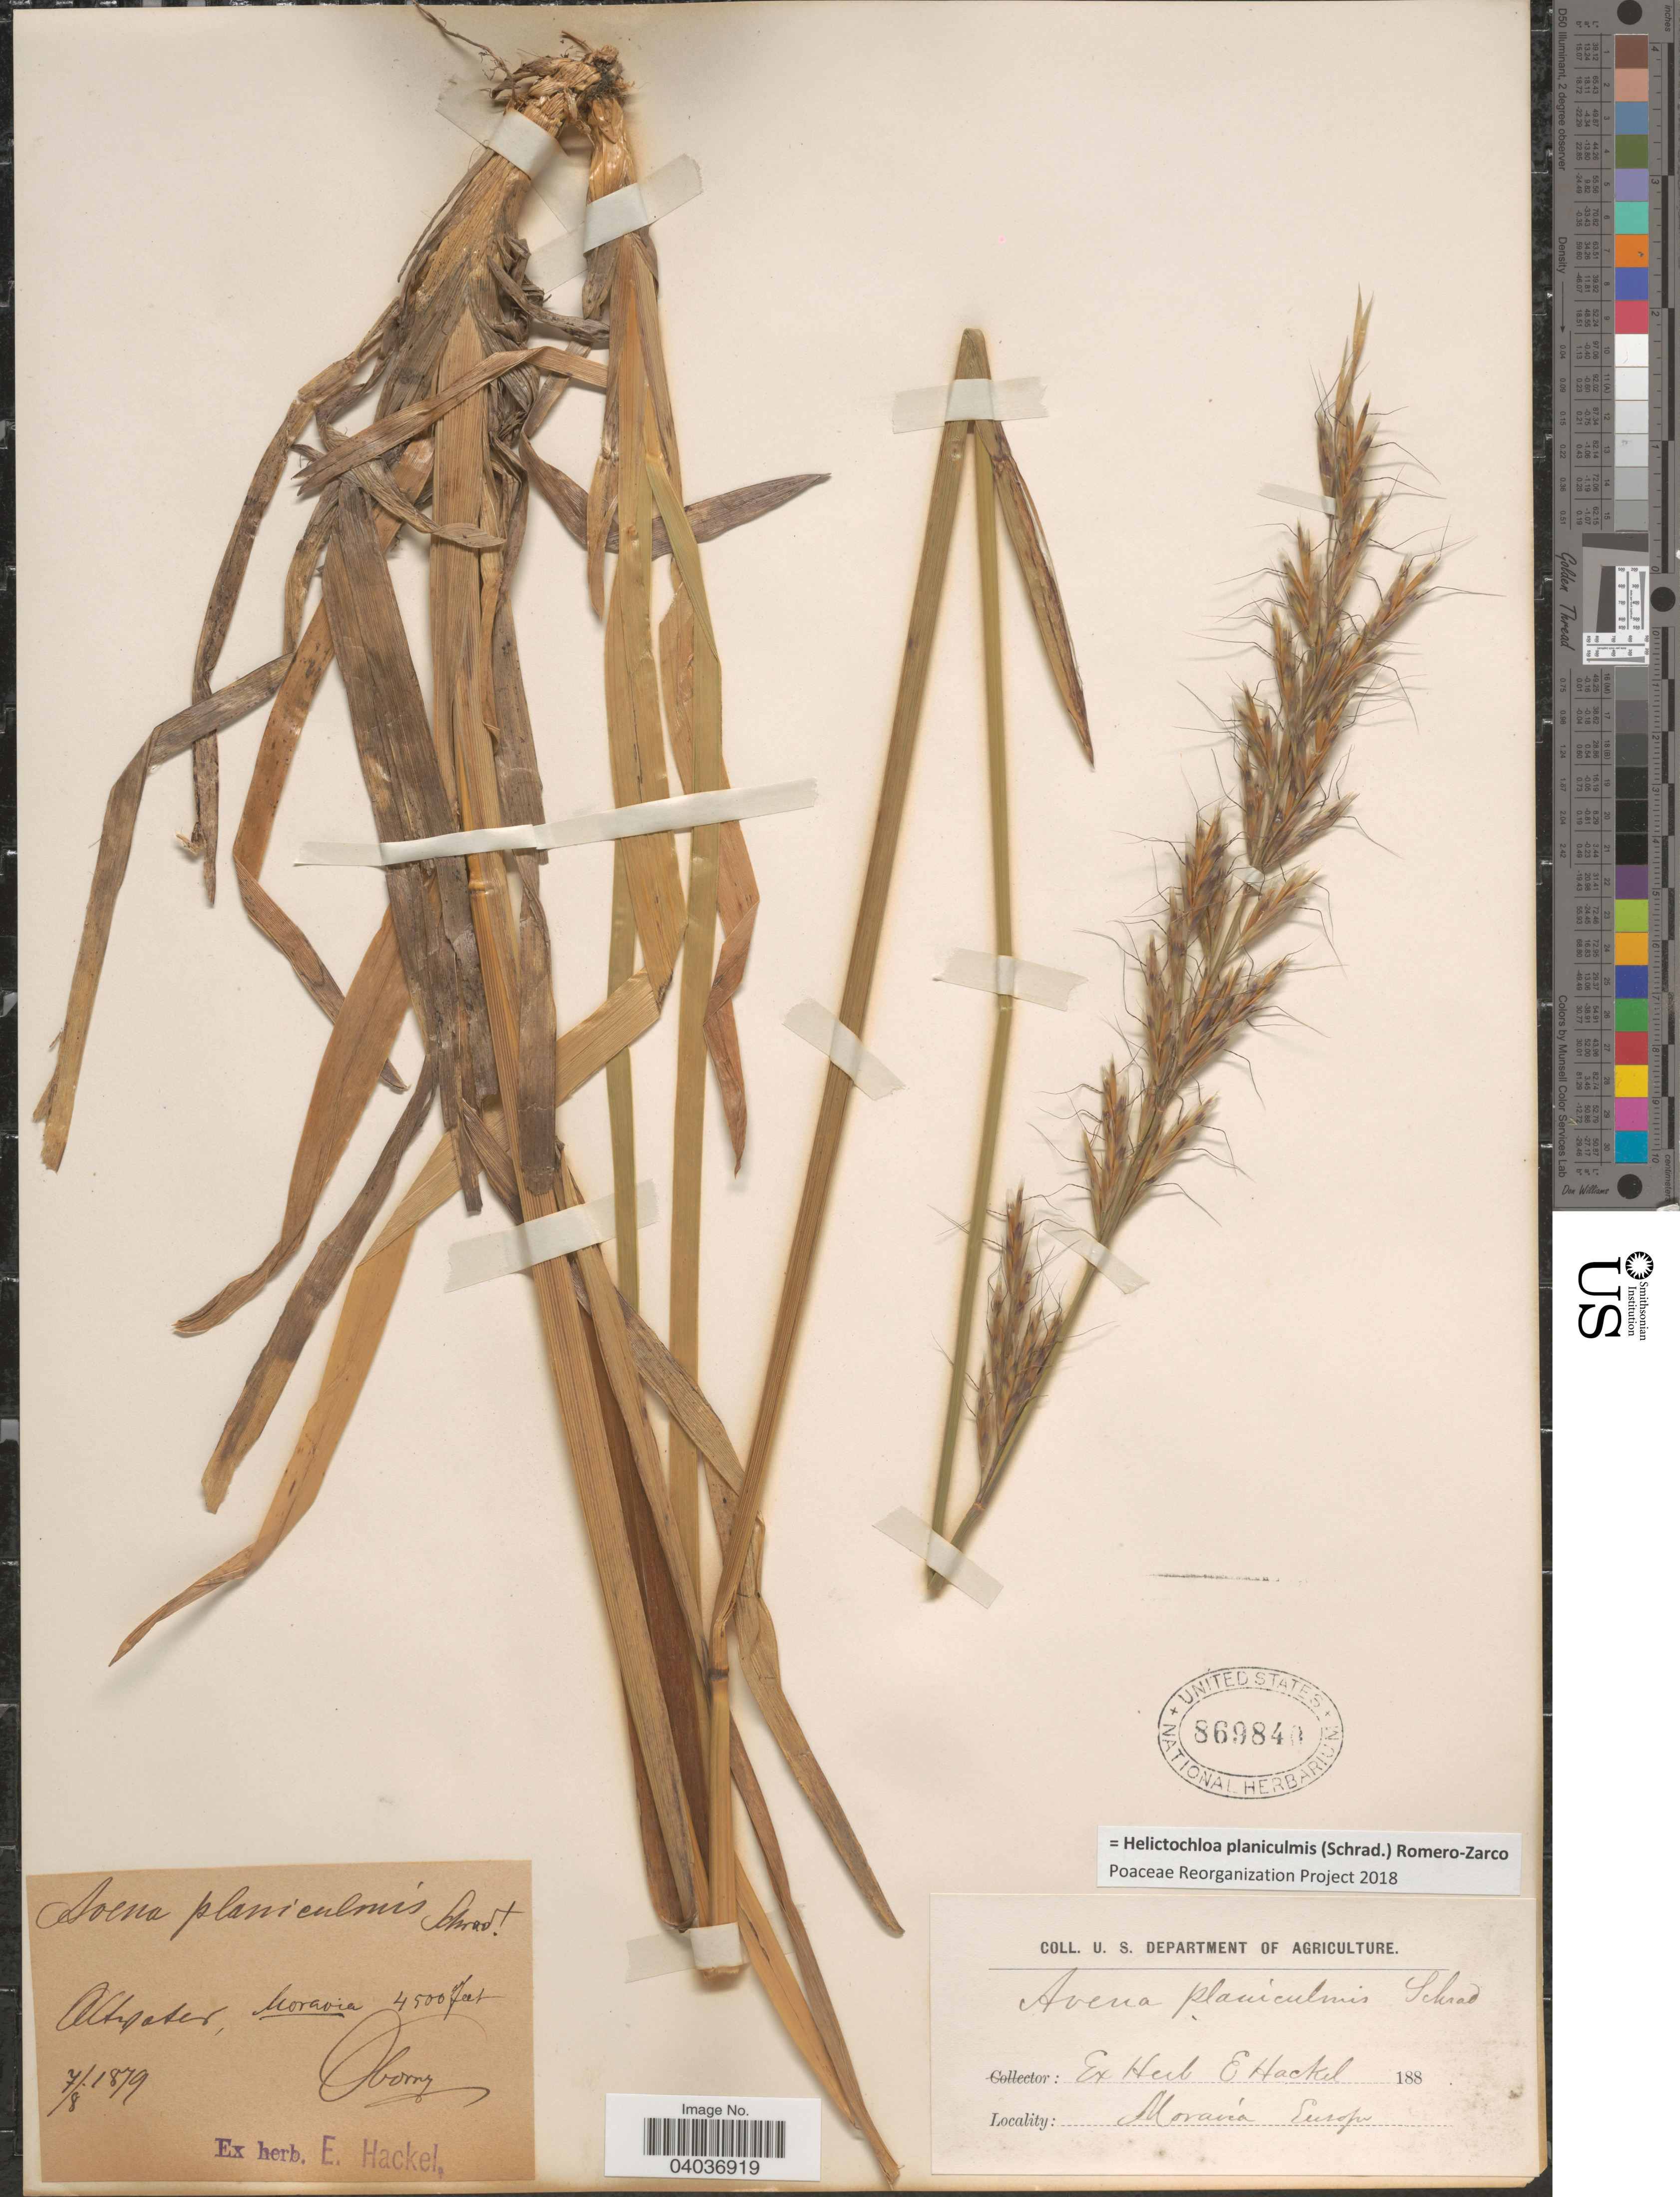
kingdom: Plantae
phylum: Tracheophyta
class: Liliopsida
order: Poales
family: Poaceae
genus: Helictochloa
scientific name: Helictochloa planiculmis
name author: (Schrad.) Romero Zarco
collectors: ex herb. E. Hackel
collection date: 1879-08-07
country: Czechia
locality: Altvater, Moravia. Europe.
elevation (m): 1372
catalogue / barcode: US 869840